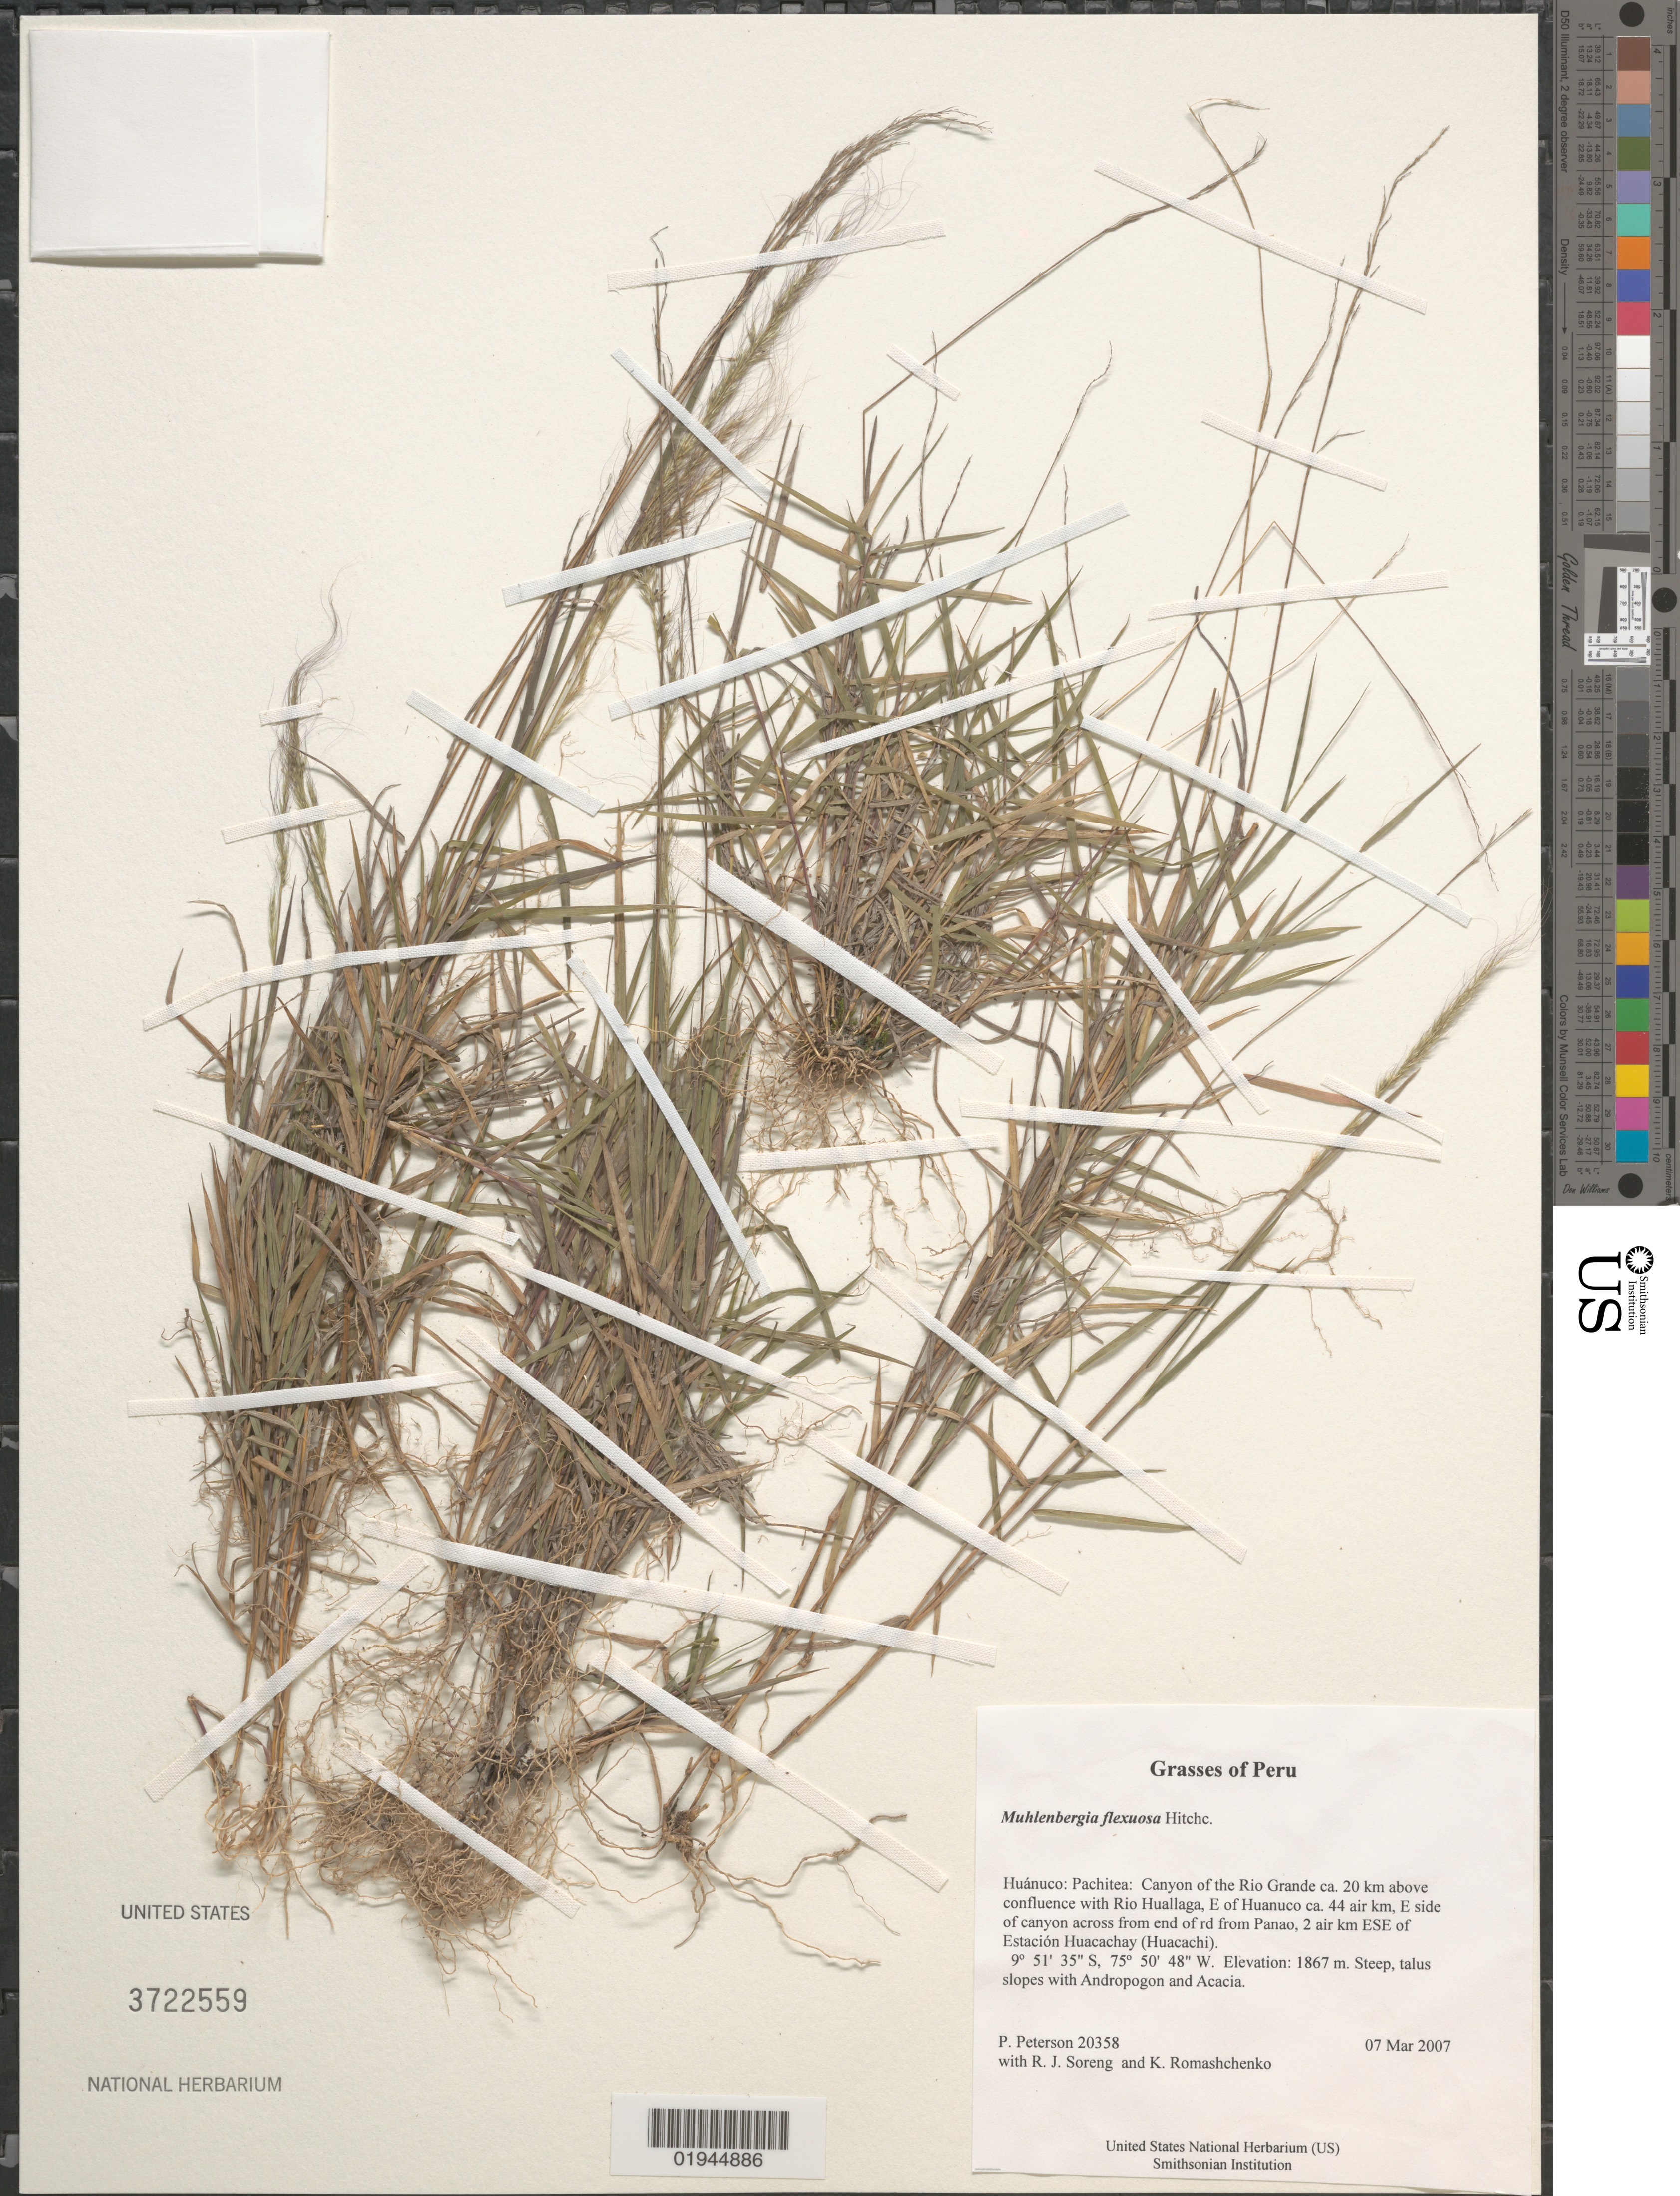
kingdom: Plantae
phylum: Tracheophyta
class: Liliopsida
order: Poales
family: Poaceae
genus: Muhlenbergia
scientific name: Muhlenbergia flexuosa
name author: Hitchc.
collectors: P. M. Peterson, R. J. Soreng & K. Romashchenko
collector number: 20358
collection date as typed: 07 Mar 2007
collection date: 2007-03-07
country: Peru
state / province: Huánuco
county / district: Pachitea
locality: Canyon of the Rio Grande ca. 20 km above confluence with Rio Huallaga, E of Huanuco ca. 44 air km, E side of canyon across from end of rd from Panao, 2 air km ESE of Estación Huacachay (Huacachi)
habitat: Steep, talus slopes with Andropogon and Acacia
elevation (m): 1867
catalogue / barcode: US 3722559